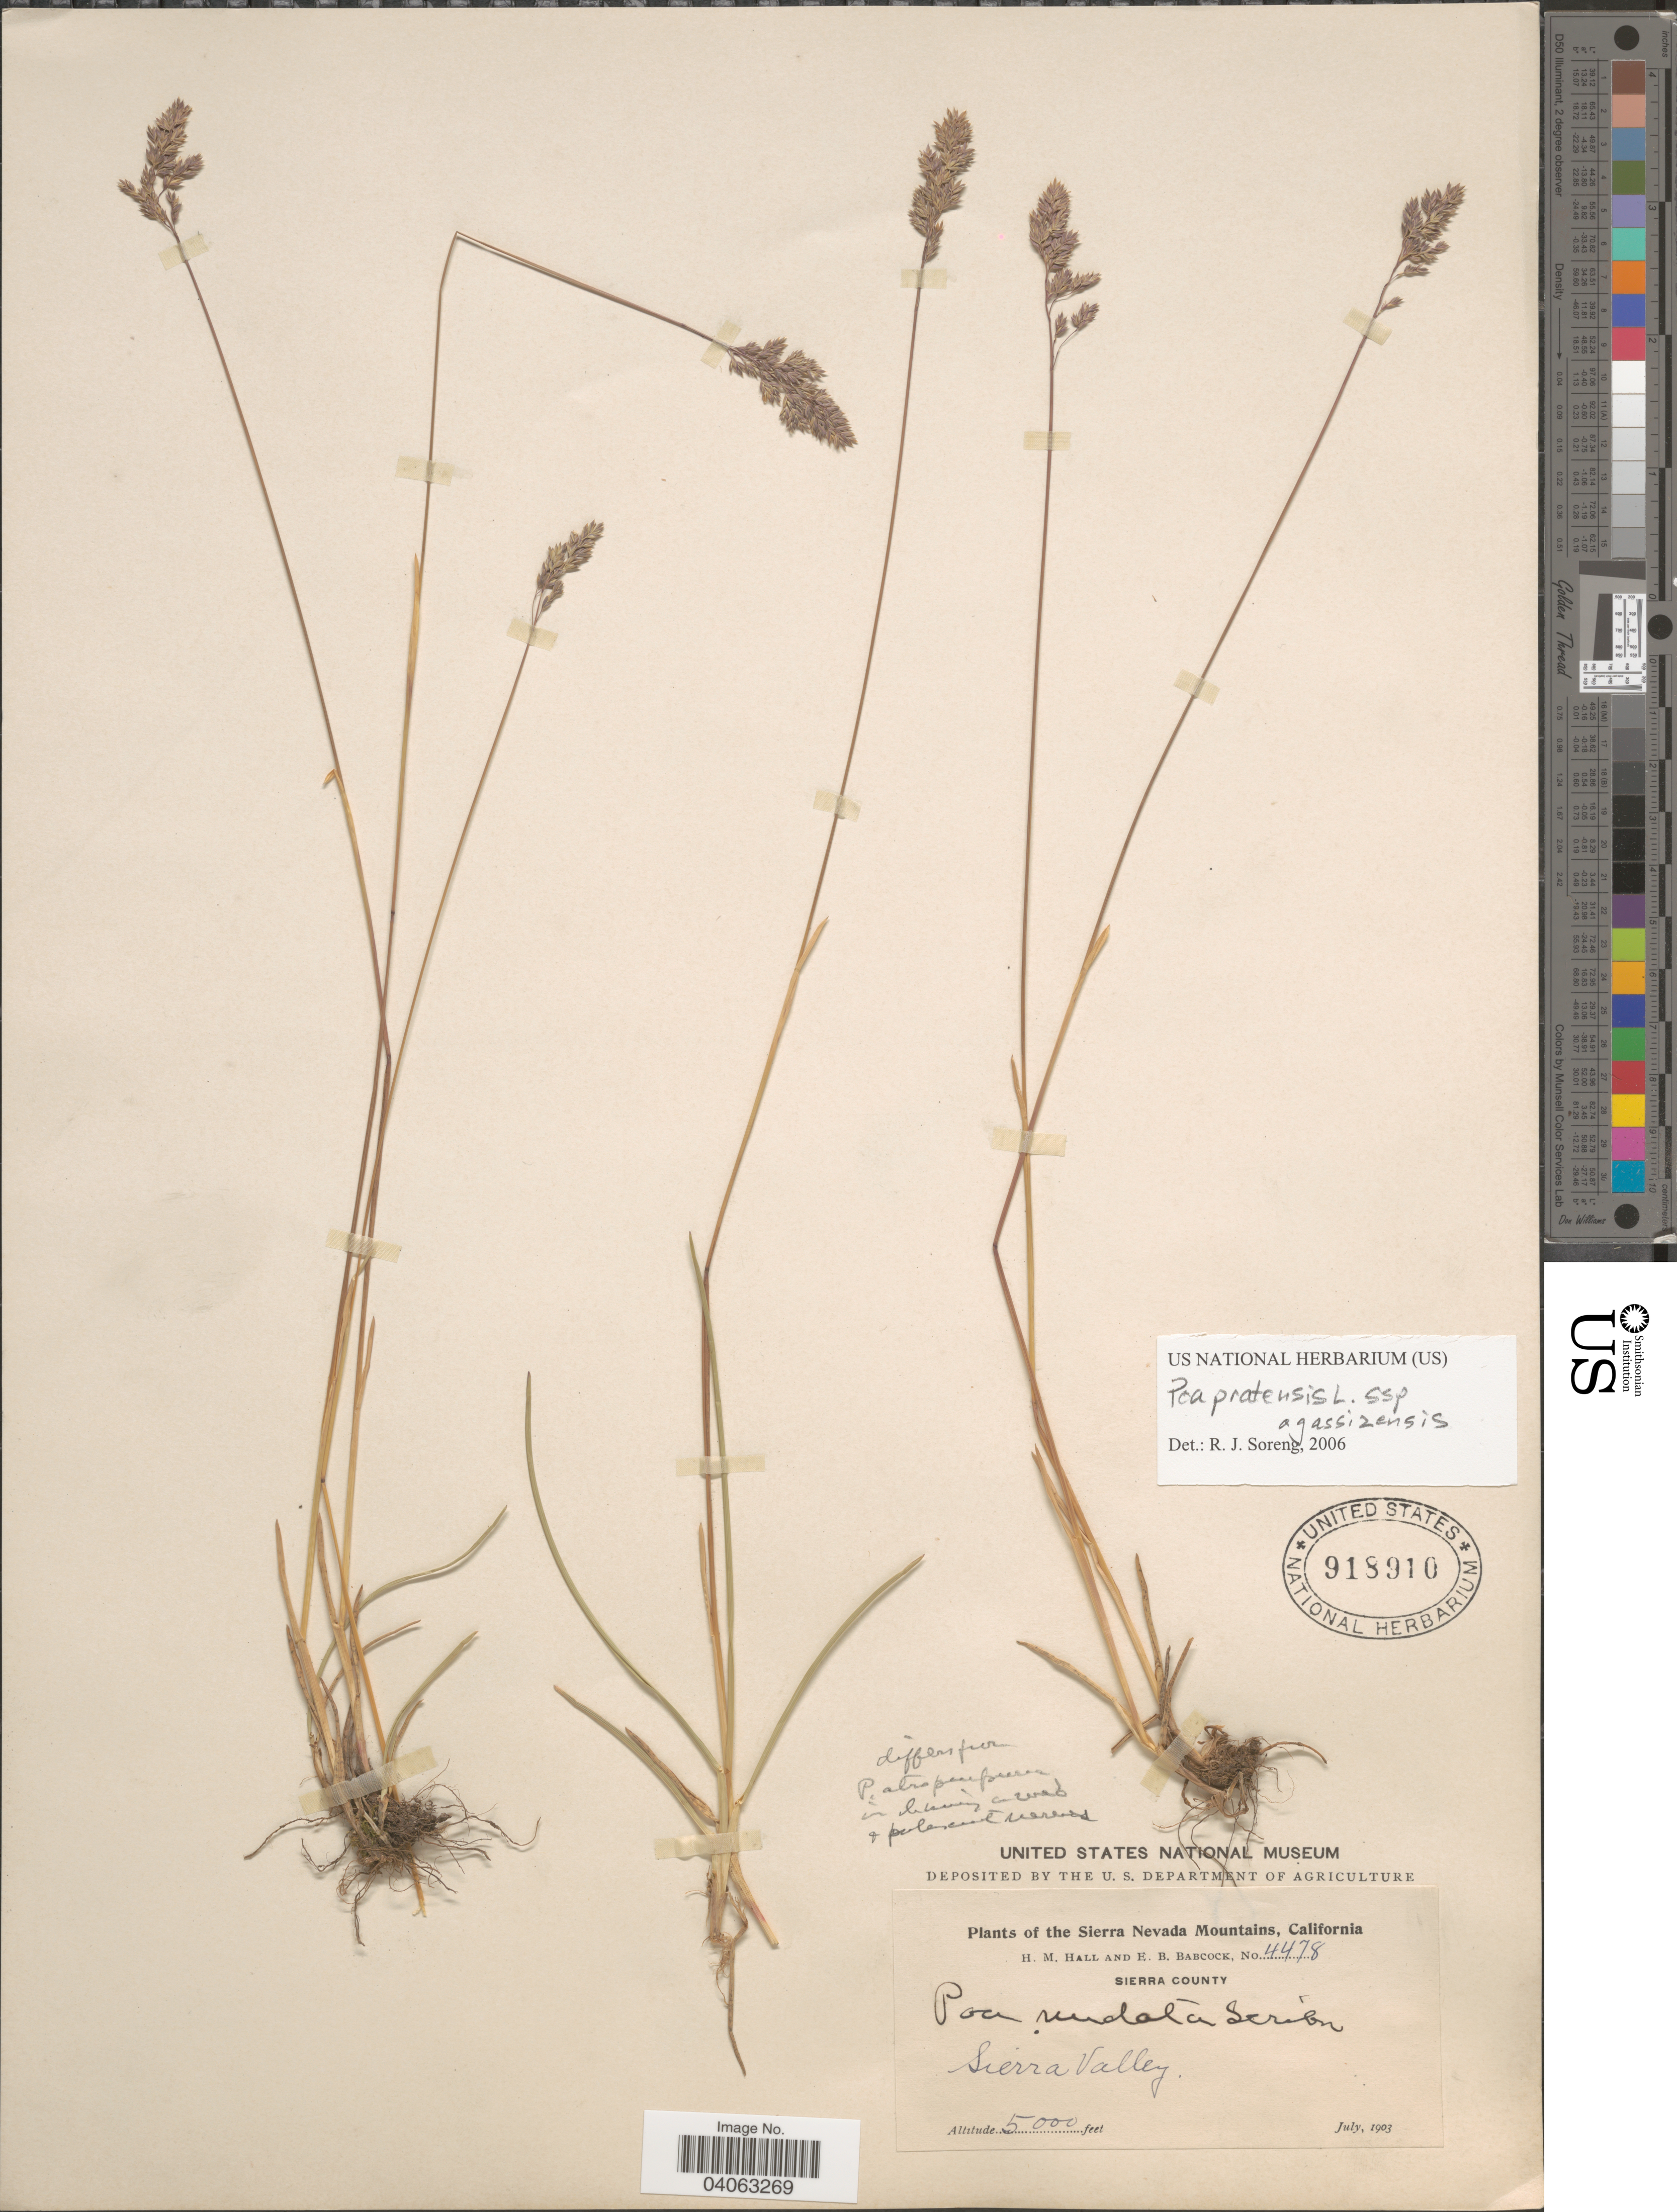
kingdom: Plantae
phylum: Tracheophyta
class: Liliopsida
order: Poales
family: Poaceae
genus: Poa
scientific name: Poa pratensis subsp. agassizensis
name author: (B. Boivin & D. Löve) Roy L. Taylor & MacBryde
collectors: H. M. Hall & E. B. Babcock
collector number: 4478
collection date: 1903-07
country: United States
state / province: California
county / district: Sierra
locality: Sierra Nevada Mountains. Sierra County. Sierra Valley.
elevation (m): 1524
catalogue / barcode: US 918910